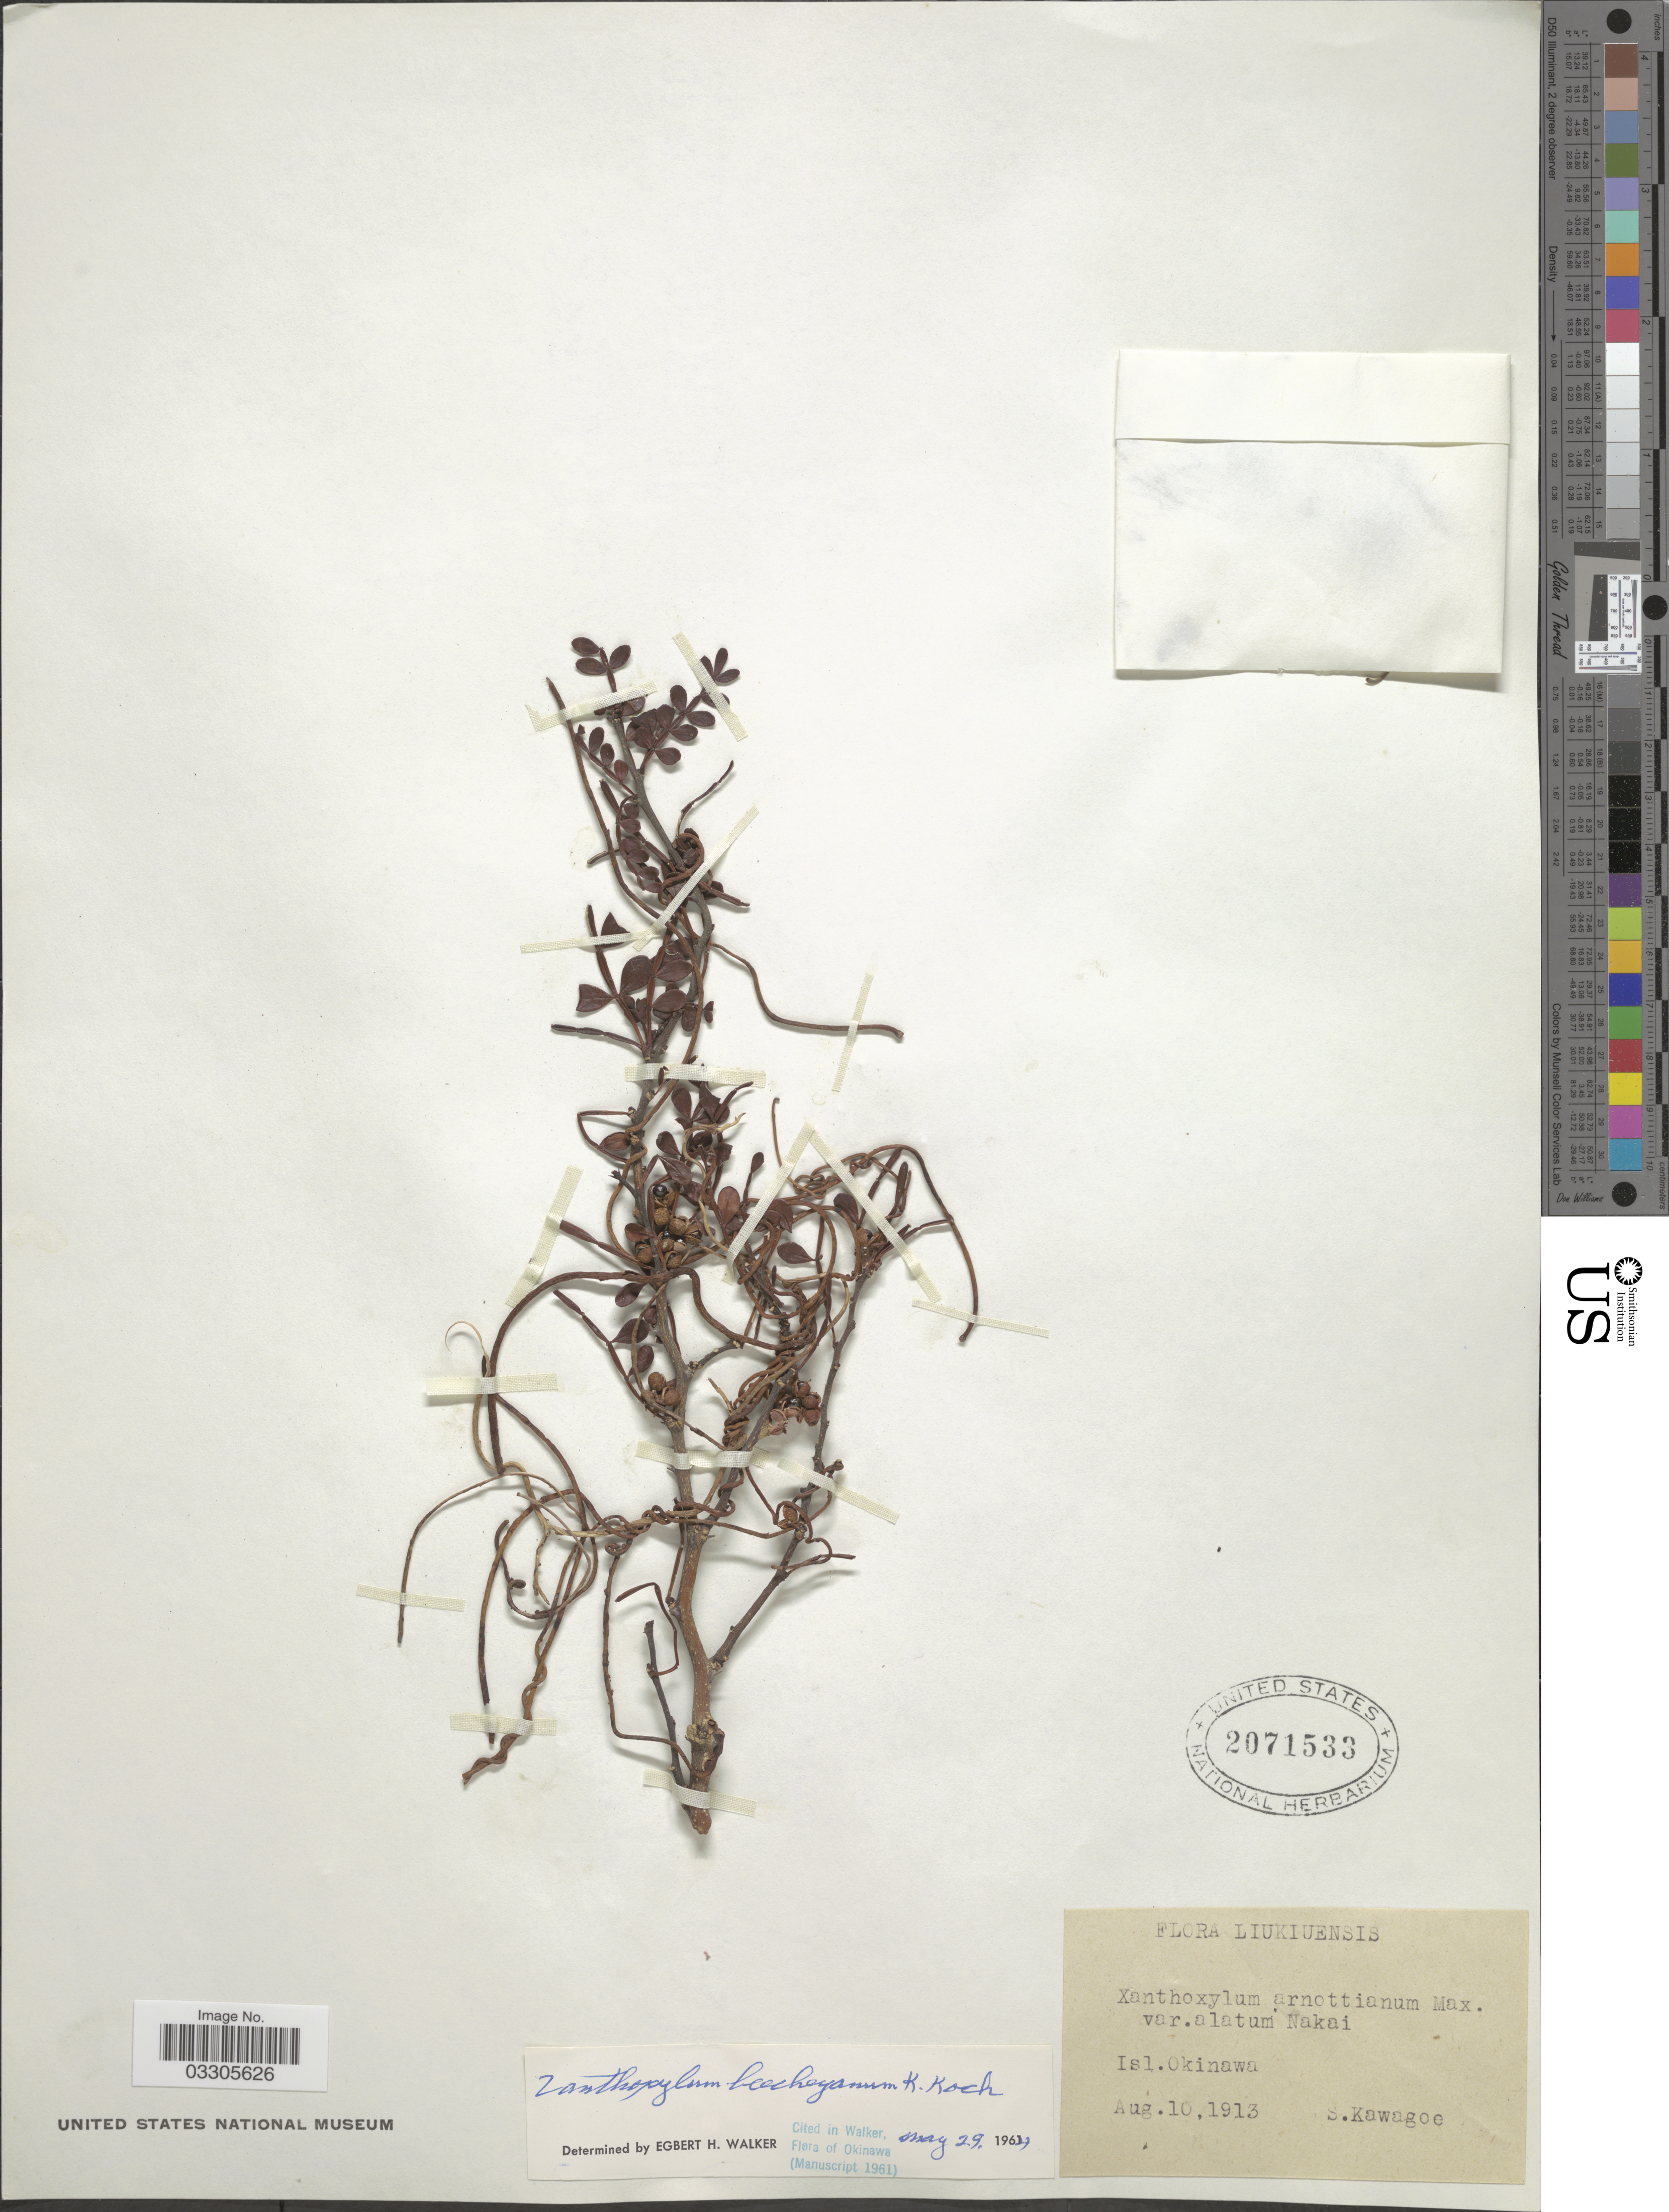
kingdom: Plantae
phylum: Tracheophyta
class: Magnoliopsida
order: Sapindales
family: Rutaceae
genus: Zanthoxylum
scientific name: Zanthoxylum beecheyanum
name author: K. Koch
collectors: S. Kawagoe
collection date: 1913-08-10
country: Japan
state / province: Okinawa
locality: Liukiuensis, Isl. Okinawa.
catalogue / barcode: US 2071533